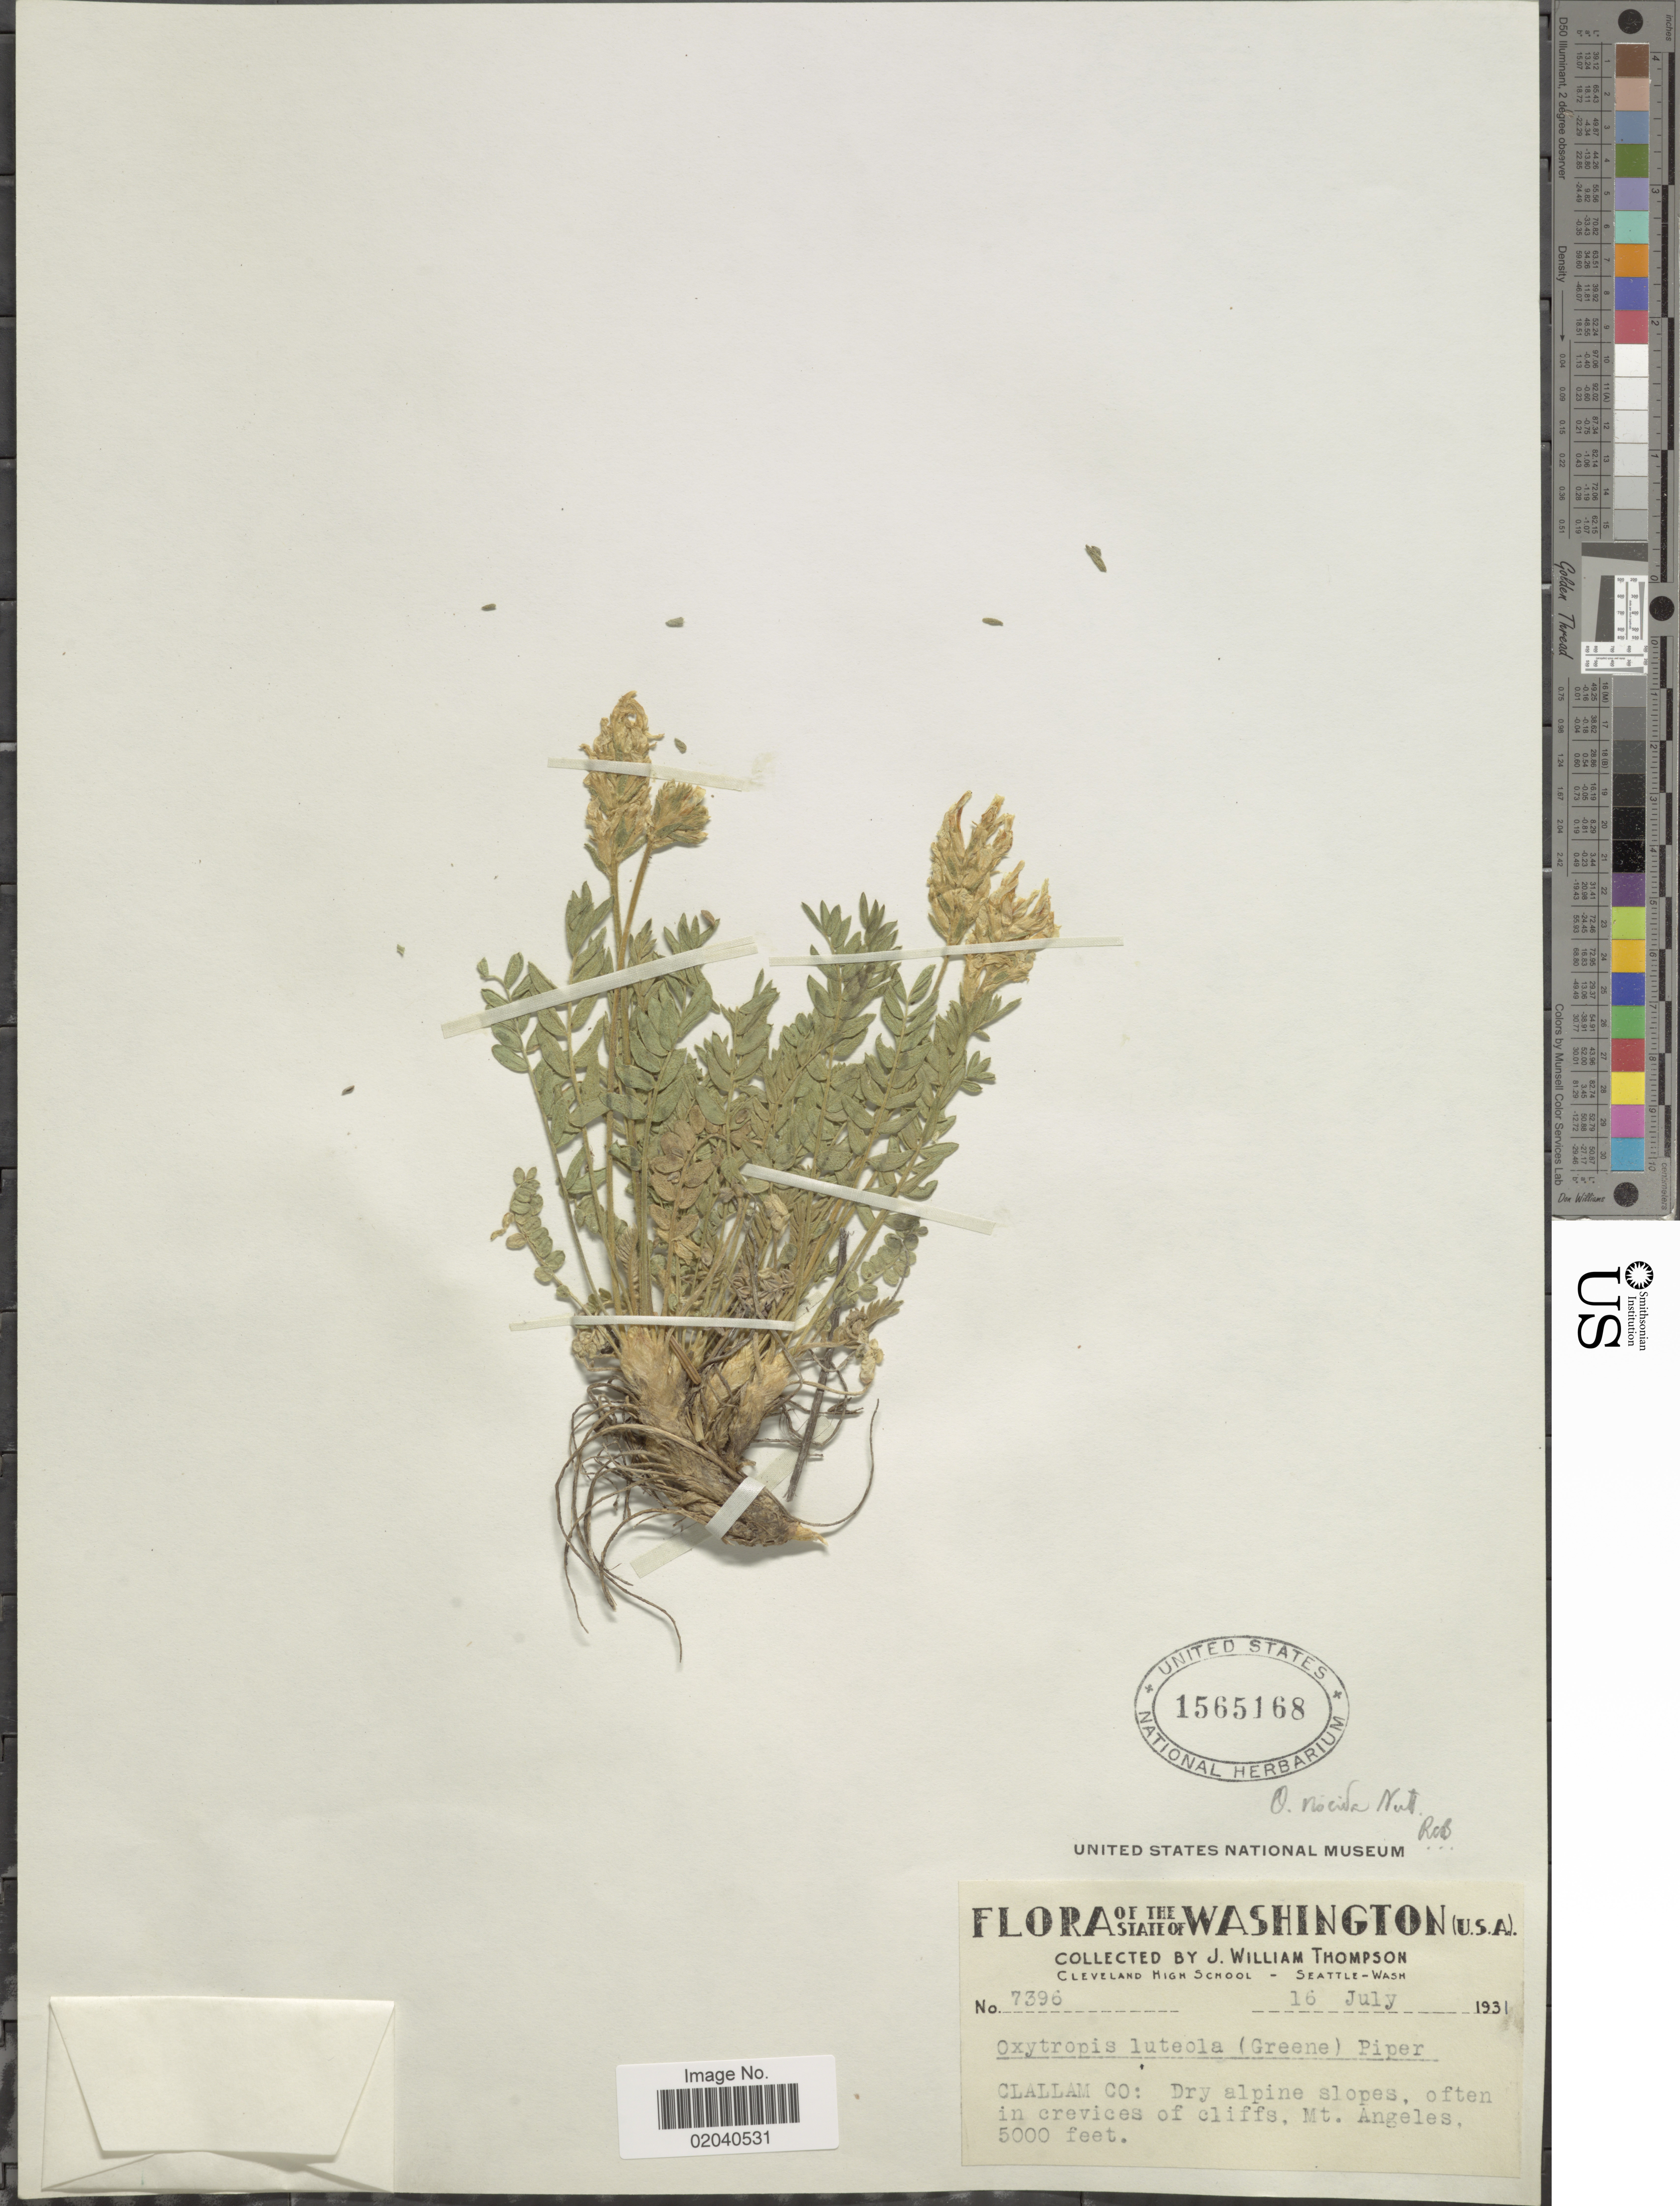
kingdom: Plantae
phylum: Tracheophyta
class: Magnoliopsida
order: Fabales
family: Fabaceae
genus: Oxytropis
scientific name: Oxytropis viscida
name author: Nutt.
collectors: J. W. Thompson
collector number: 7396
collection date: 1931-07-16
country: United States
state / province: Washington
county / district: Clallam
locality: Clallam Co.: Mt. Angeles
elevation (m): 1524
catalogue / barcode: US 1565168